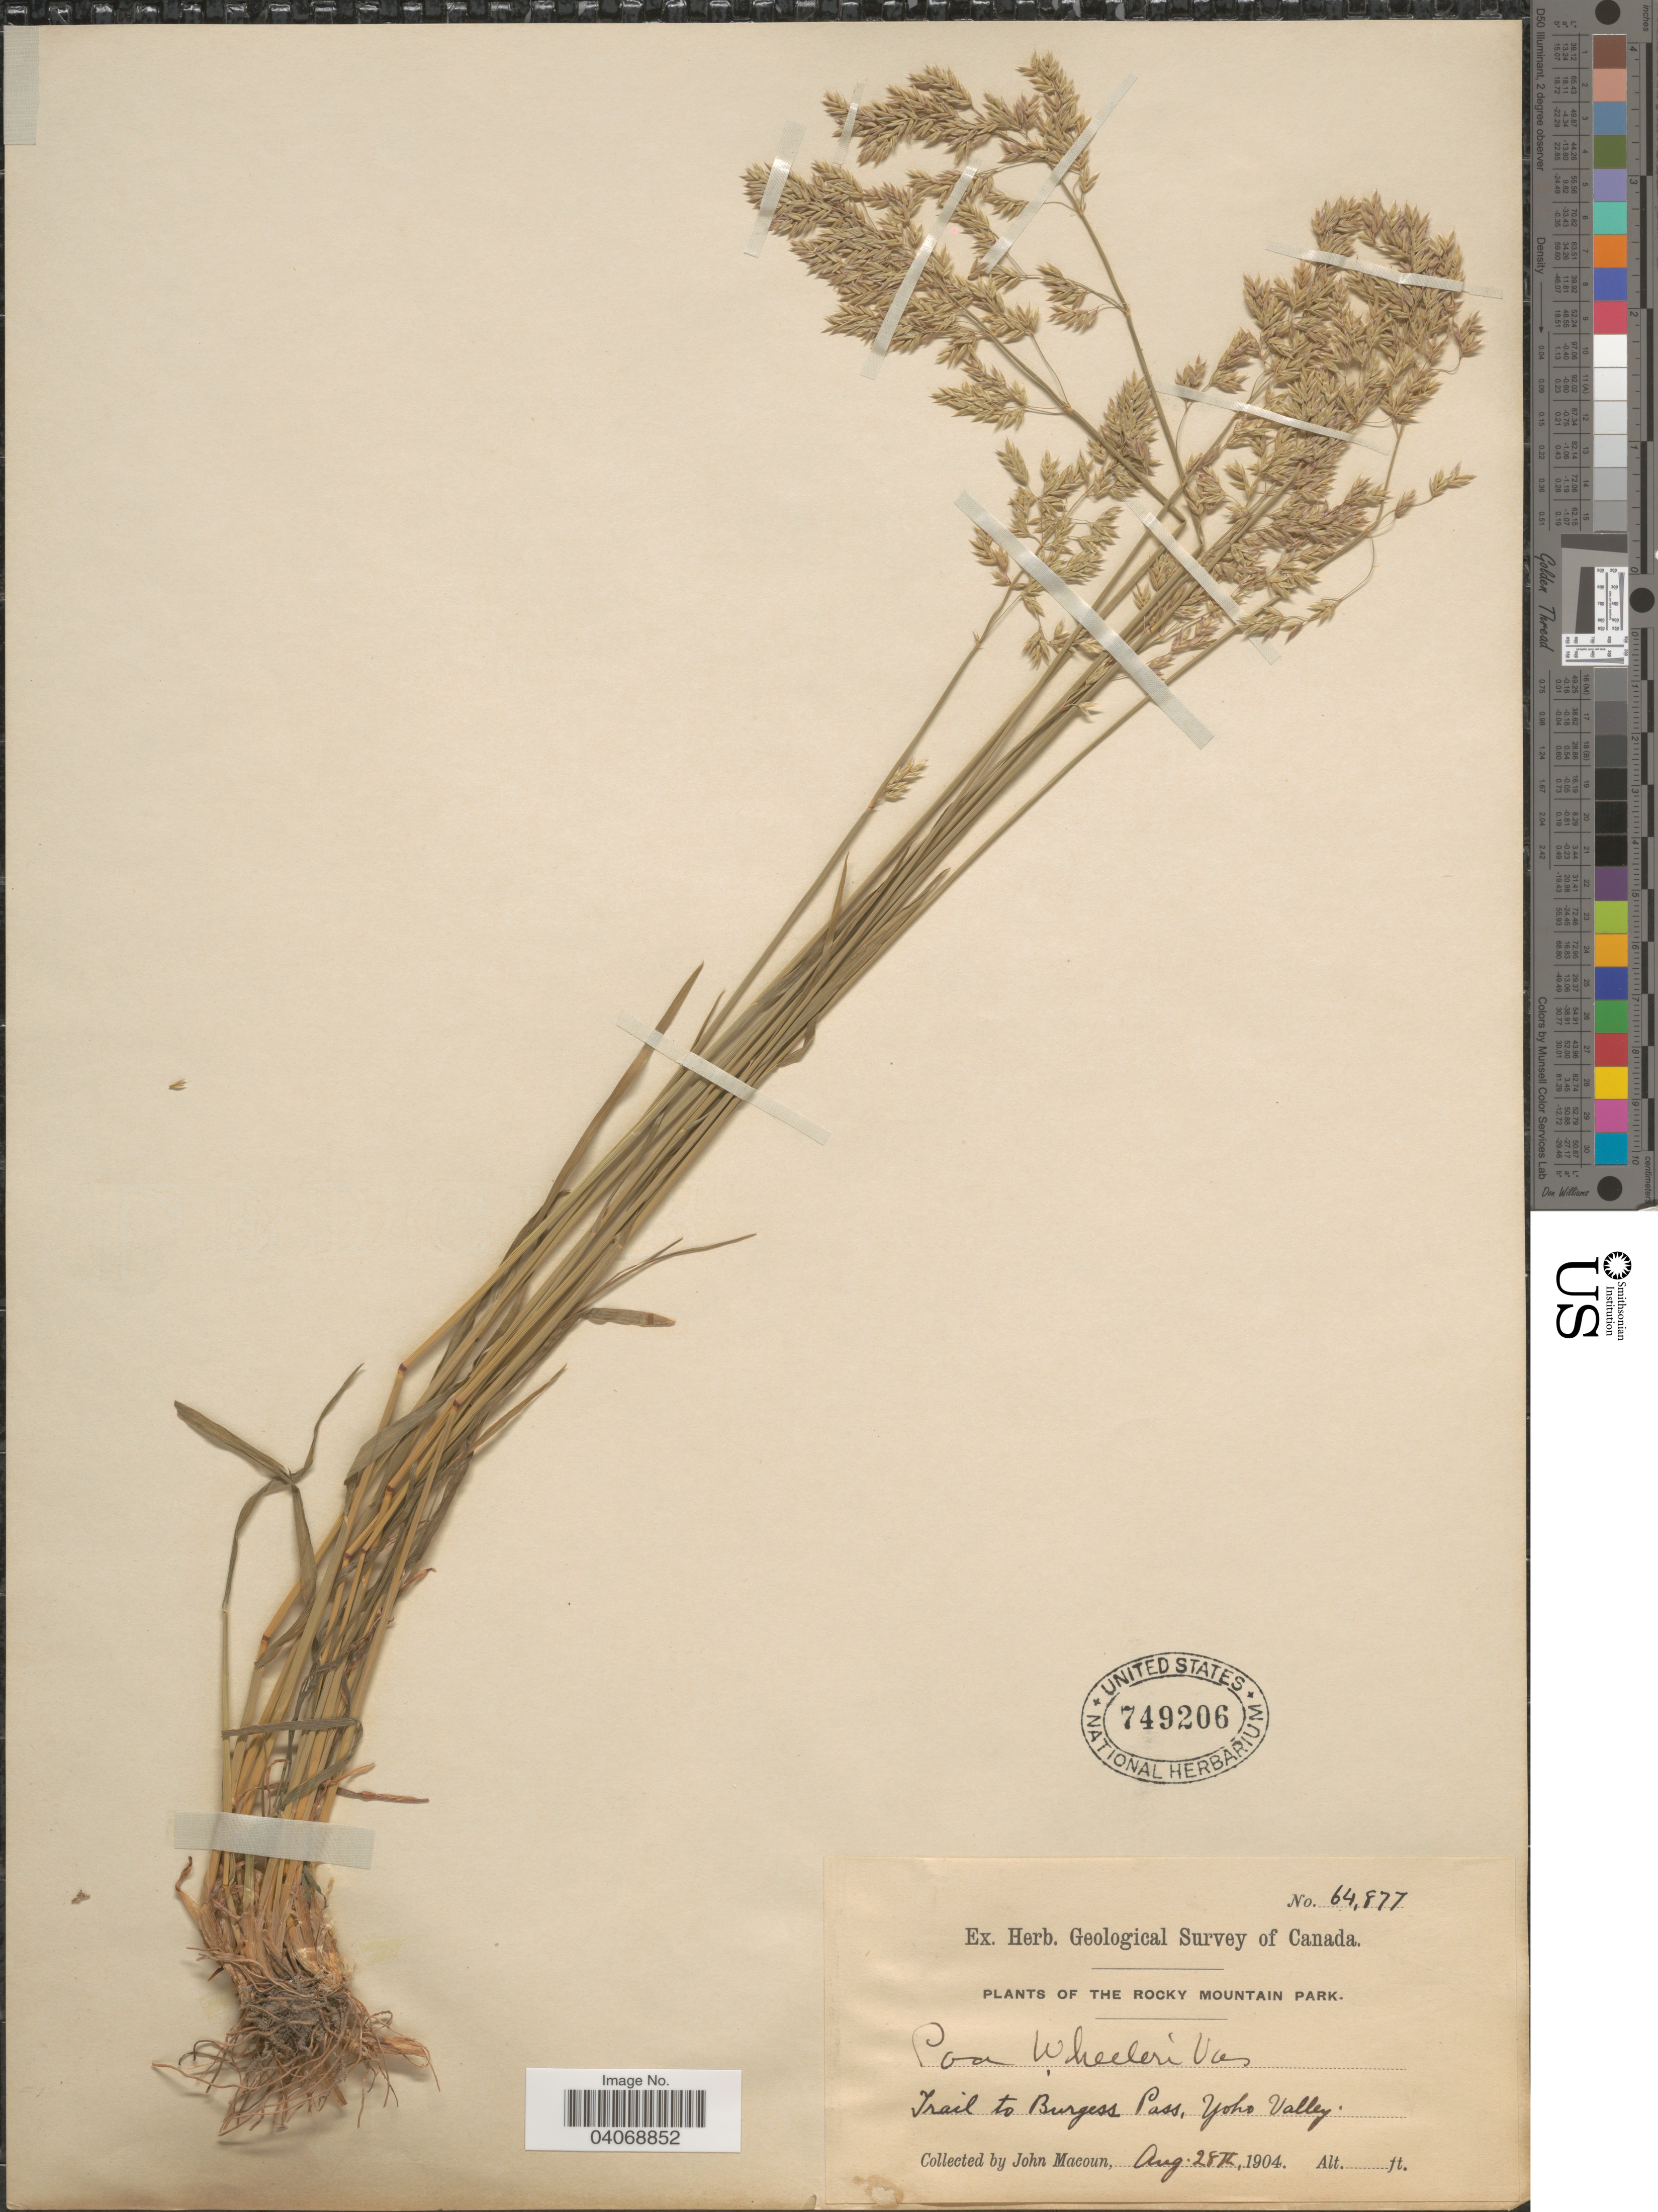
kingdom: Plantae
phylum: Tracheophyta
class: Liliopsida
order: Poales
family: Poaceae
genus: Poa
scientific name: Poa wheeleri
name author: Vasey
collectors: J. Macoun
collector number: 64877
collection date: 1904-08-28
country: Canada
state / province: British Columbia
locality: Herb. Geological Survey of Canada. The Rocky Mountain Park. Trail to Burgess Pass, Yoho Valley.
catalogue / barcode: US 749206